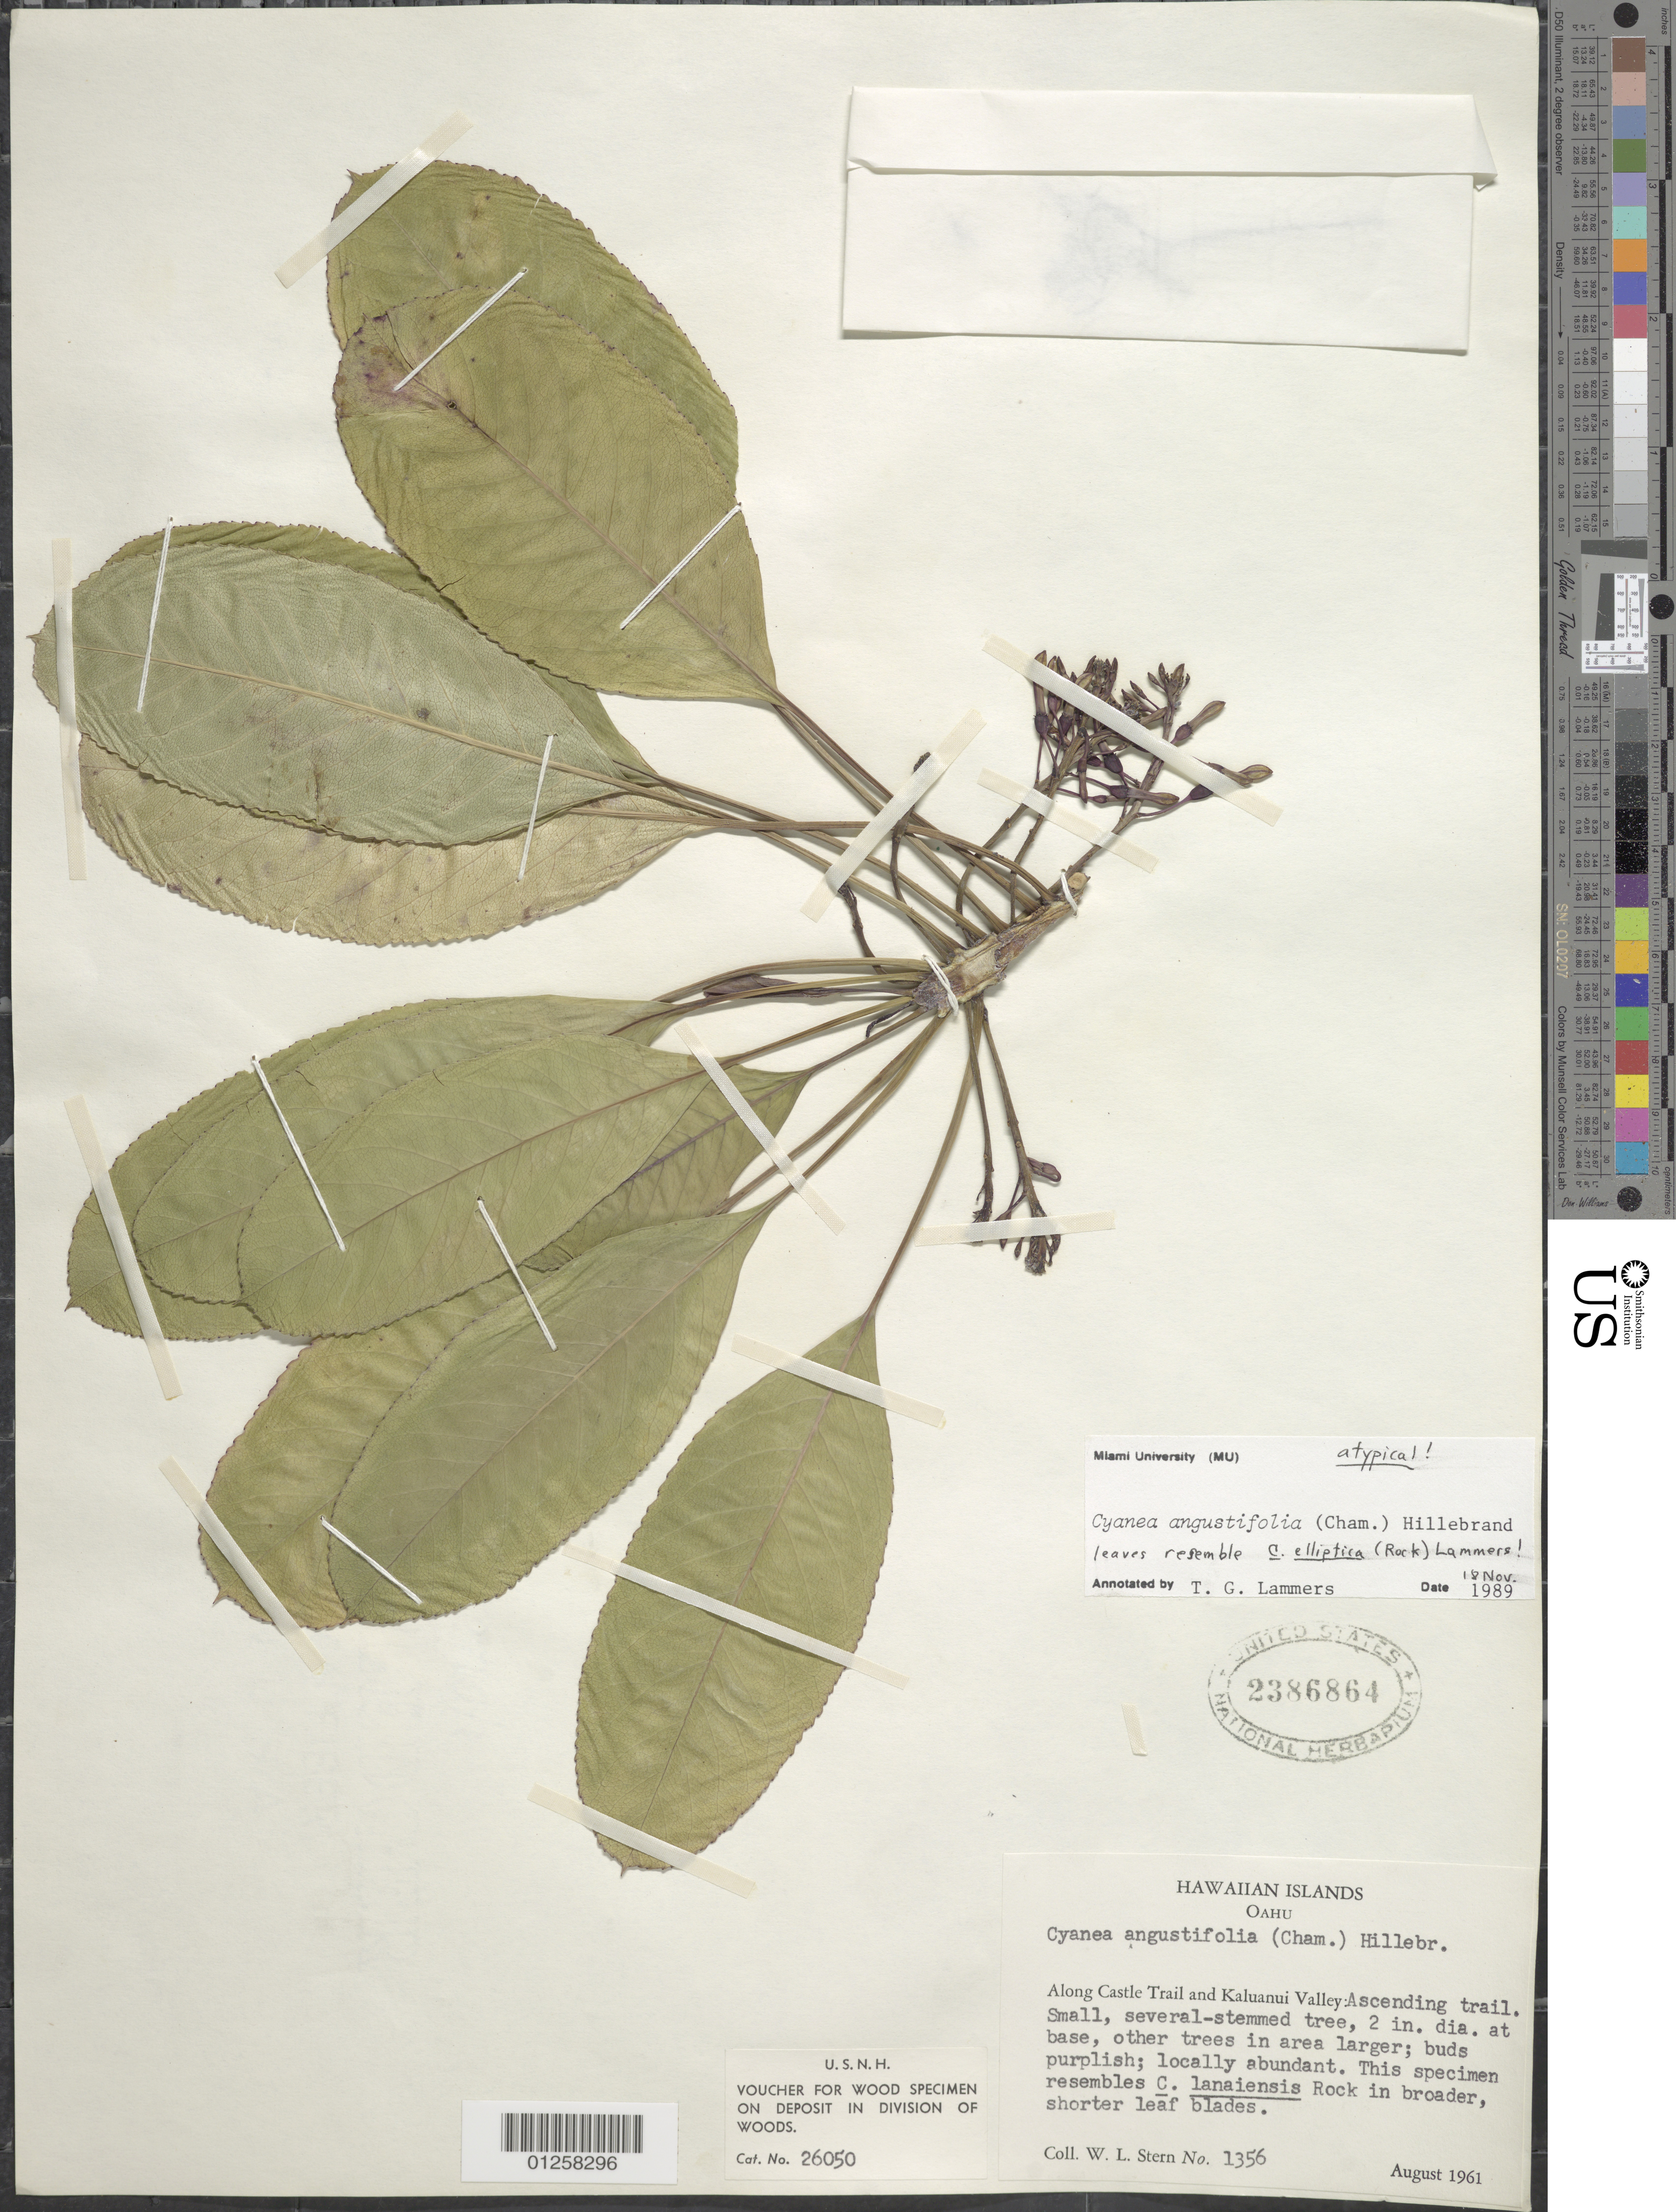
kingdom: Plantae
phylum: Tracheophyta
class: Magnoliopsida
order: Asterales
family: Campanulaceae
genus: Cyanea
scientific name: Cyanea angustifolia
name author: (Cham.) Hillebr.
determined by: Lammers, T. G.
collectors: W. L. Stern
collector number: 1356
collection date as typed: Aug 1961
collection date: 1961-08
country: United States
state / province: Hawaii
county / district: Honolulu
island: Oahu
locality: Along Castle Trail and Kaluanui Valley: Ascending trail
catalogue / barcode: US 2386864